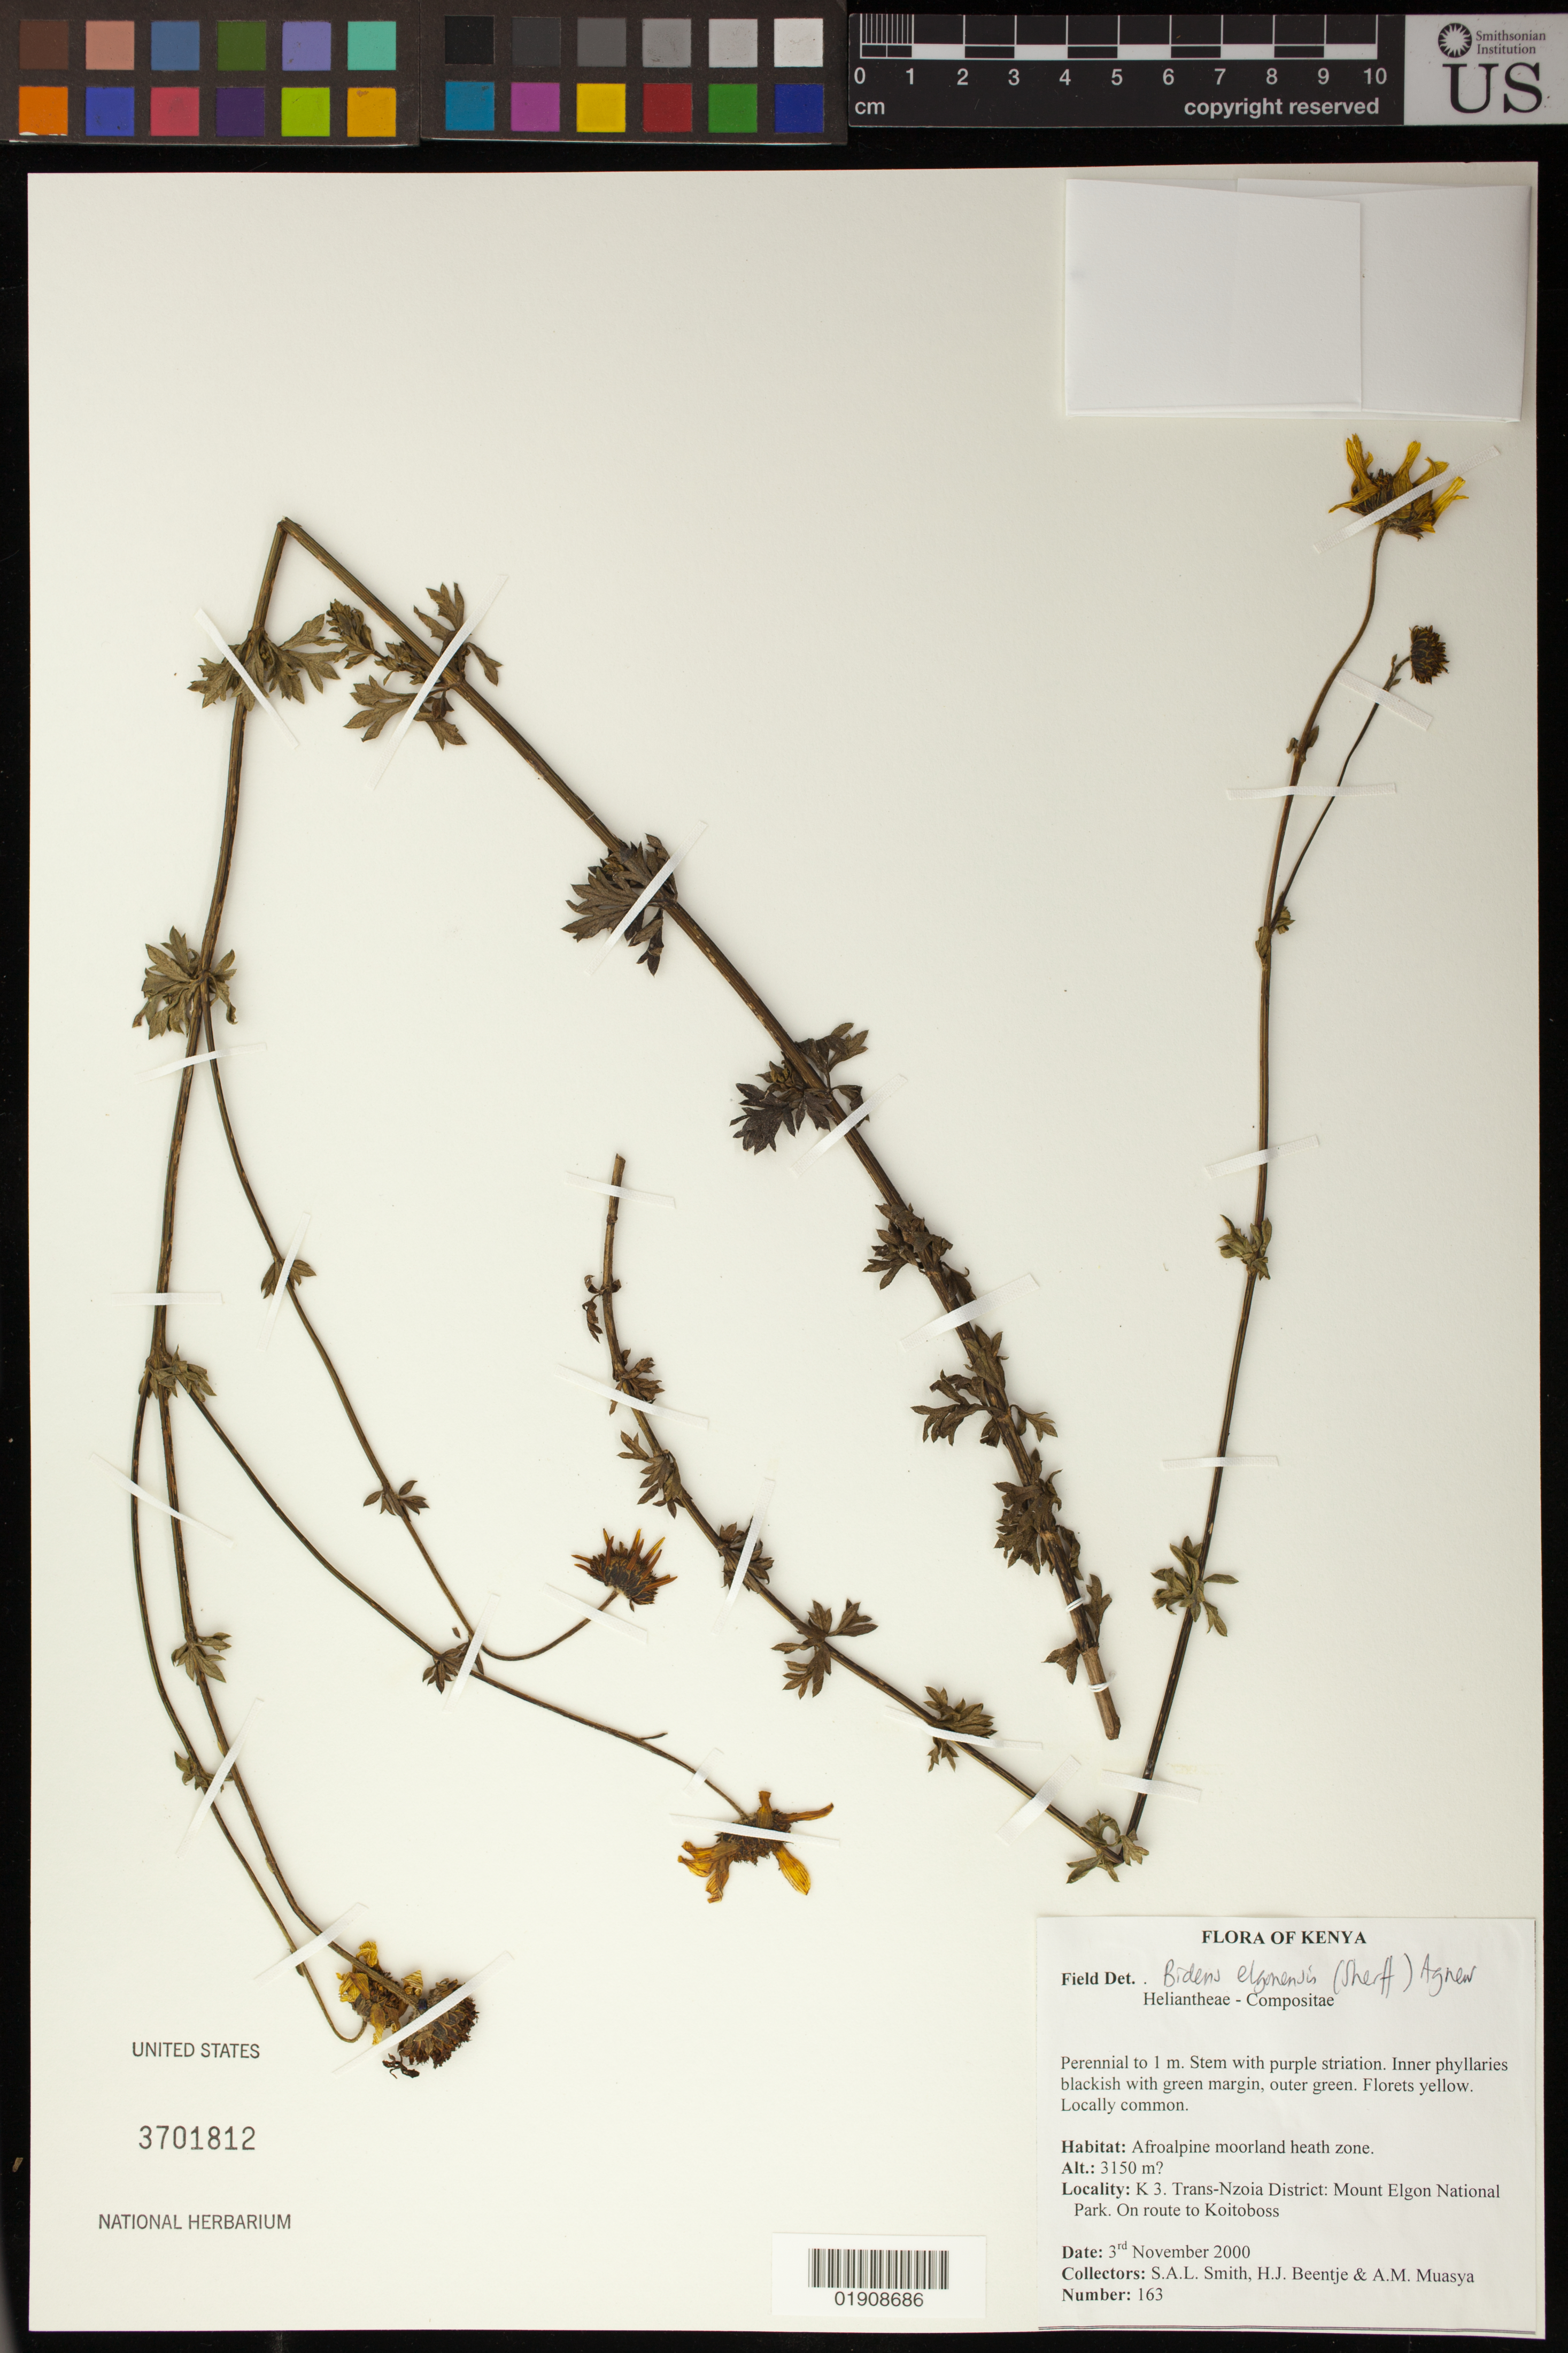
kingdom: Plantae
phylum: Tracheophyta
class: Magnoliopsida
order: Asterales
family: Asteraceae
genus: Bidens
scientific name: Bidens elgonensis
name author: (Sherff) Agnew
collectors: S. A. Smith, H. J. Beentje & A. Muasya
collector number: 163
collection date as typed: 3 November 2000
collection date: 2000-11-03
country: Kenya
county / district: Trans-Nzoia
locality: K 3; Mount Elgon National Park; on route to Koitoboss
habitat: Afroalpine moorland heath zone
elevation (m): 3150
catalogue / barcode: US 3701812